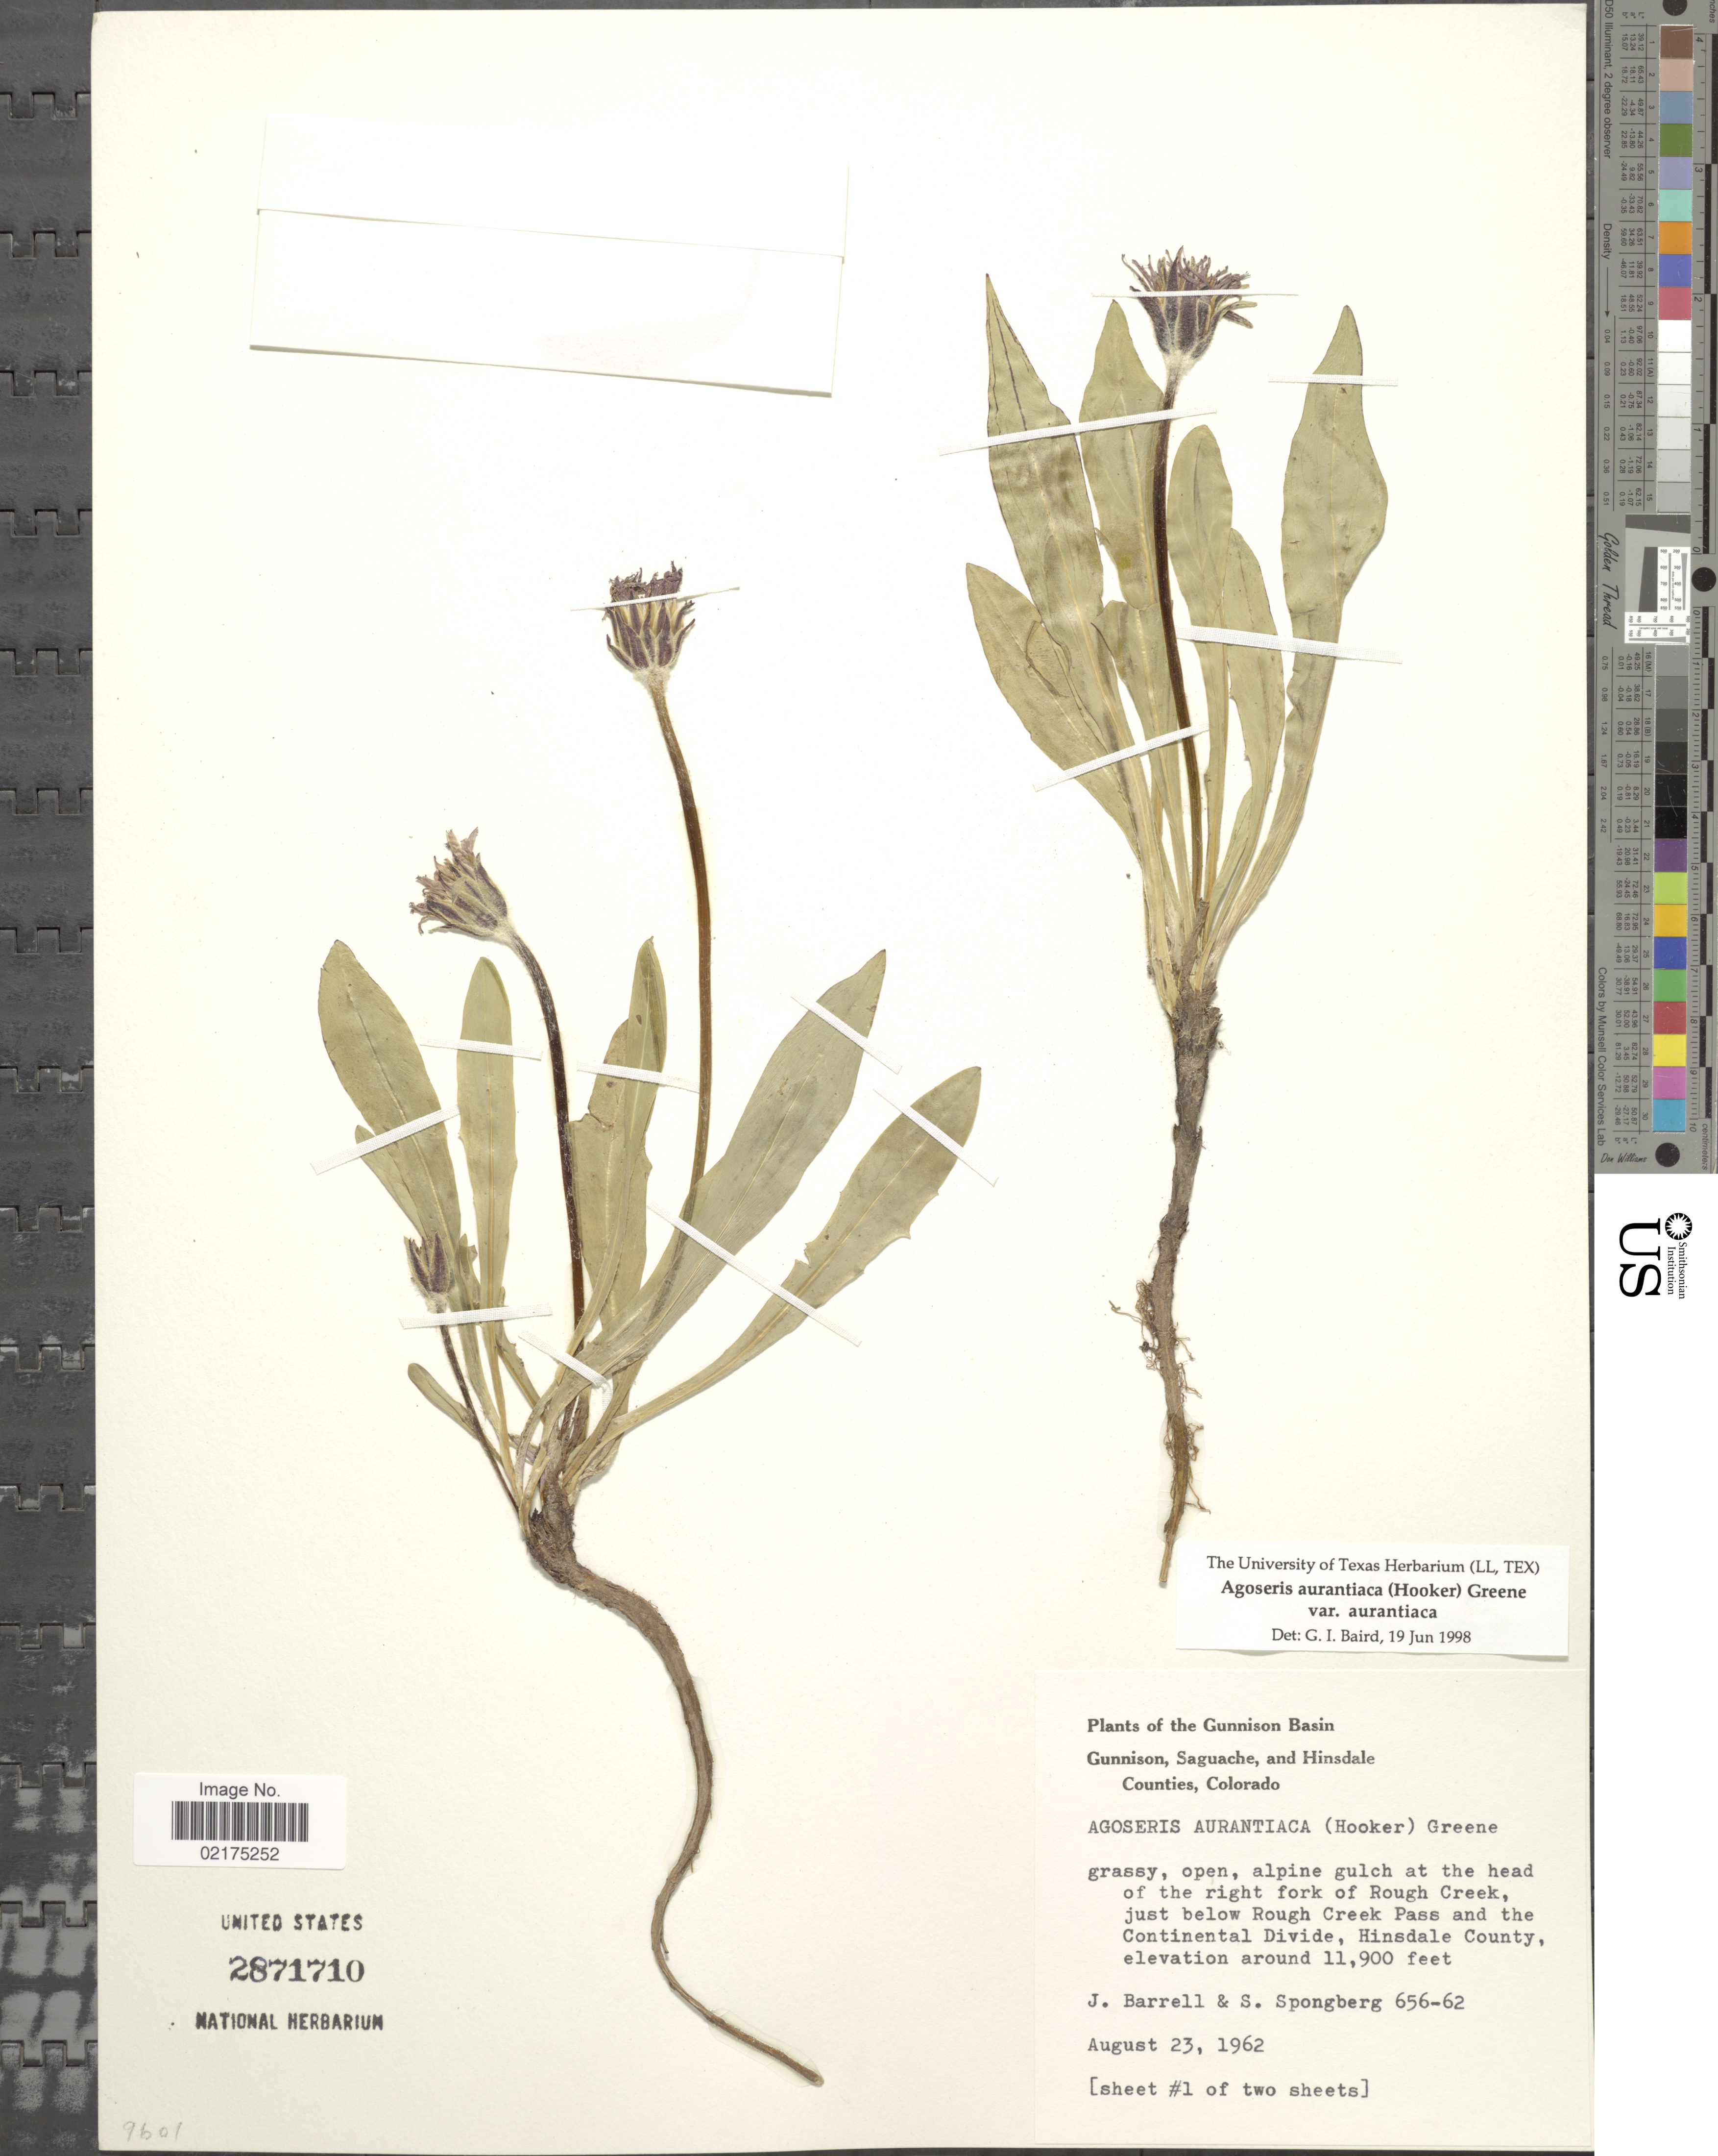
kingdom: Plantae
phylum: Tracheophyta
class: Magnoliopsida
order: Asterales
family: Asteraceae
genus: Agoseris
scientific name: Agoseris aurantiaca var. aurantiaca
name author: (Hook.) Greene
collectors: J. Barrell & S. A.Spongberg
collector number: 656-62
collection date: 1962-08-23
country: United States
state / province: Colorado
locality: Gunnison Basin, Gunnison, Saguache, and Hinsdale Counties, alpine gulch at the head of the right fork of Rough Creek, just below Rough Creek Pass and the Continental Divide, Hinsdale County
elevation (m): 3627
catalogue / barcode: US 2871710